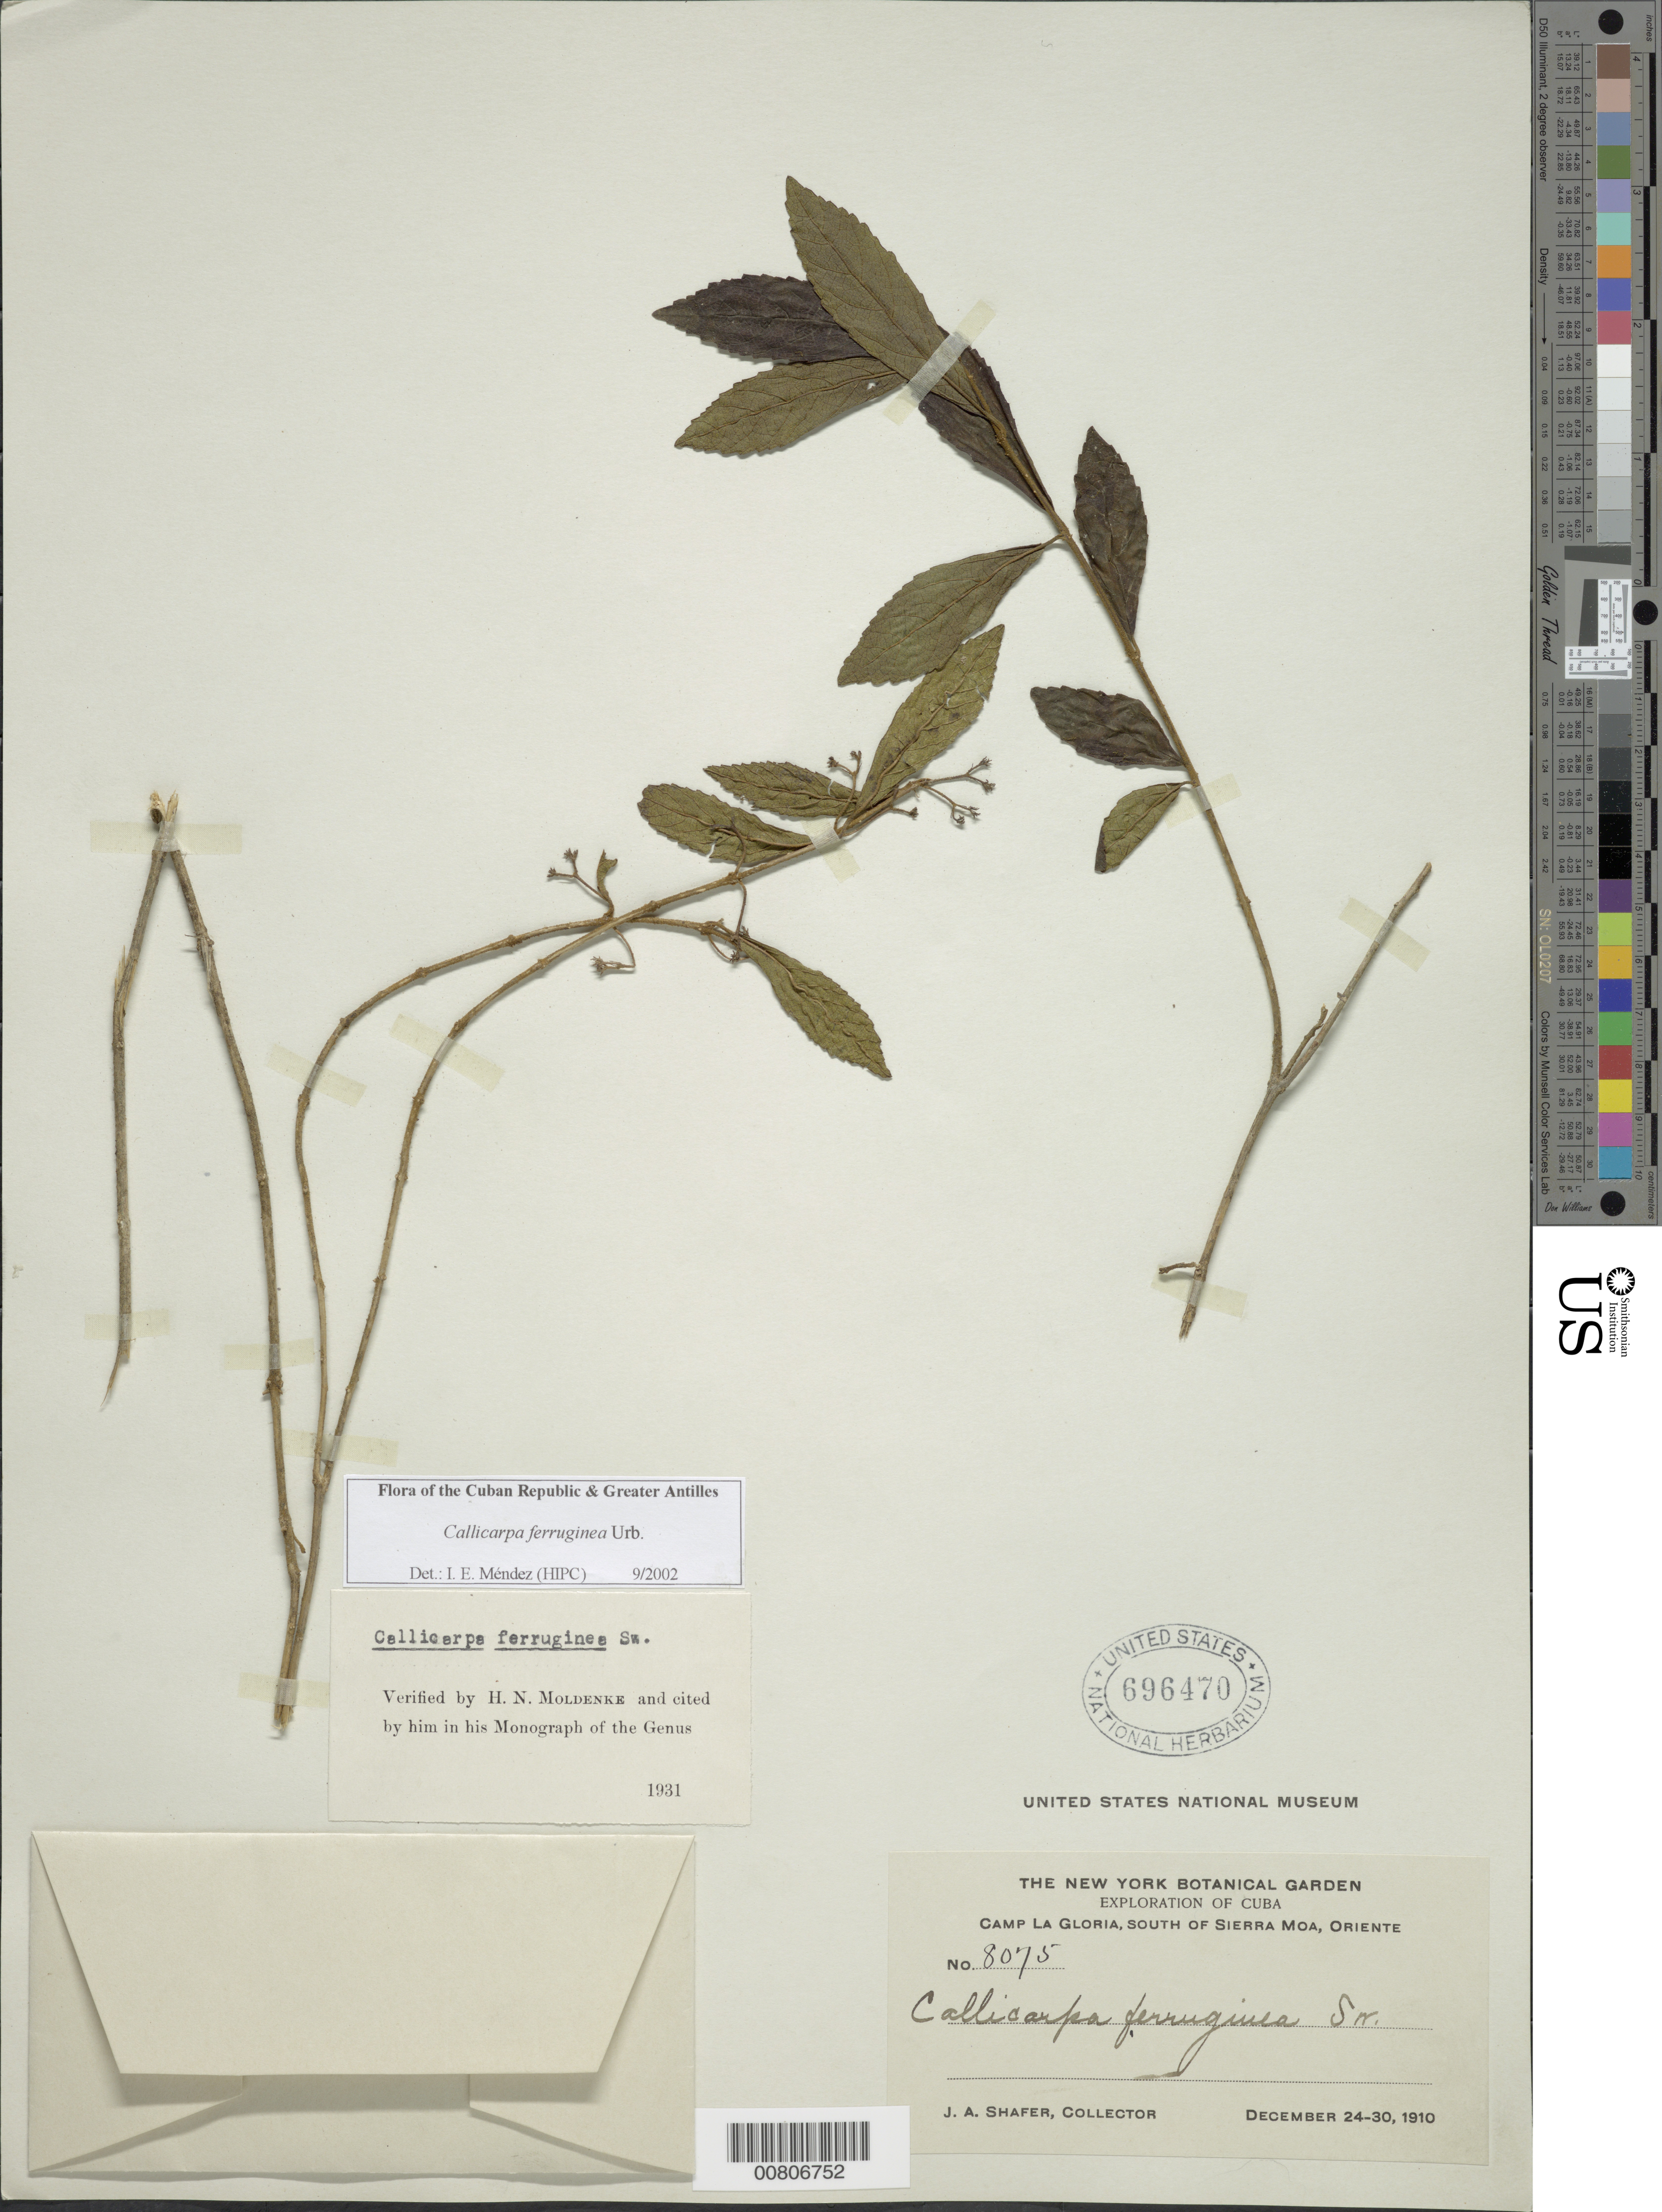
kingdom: Plantae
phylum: Tracheophyta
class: Magnoliopsida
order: Lamiales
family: Lamiaceae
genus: Callicarpa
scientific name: Callicarpa ferruginea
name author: Sw.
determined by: Méndez, Isidro E., (HIPC)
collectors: J. A. Shafer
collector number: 8075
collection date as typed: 24 Dec 1910 to 30 Dec 1910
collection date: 1910-12-24/1910-12-30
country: Cuba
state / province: Holguín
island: Cuba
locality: Camp La Gloria, S of Sierra Moa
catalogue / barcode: US 696470